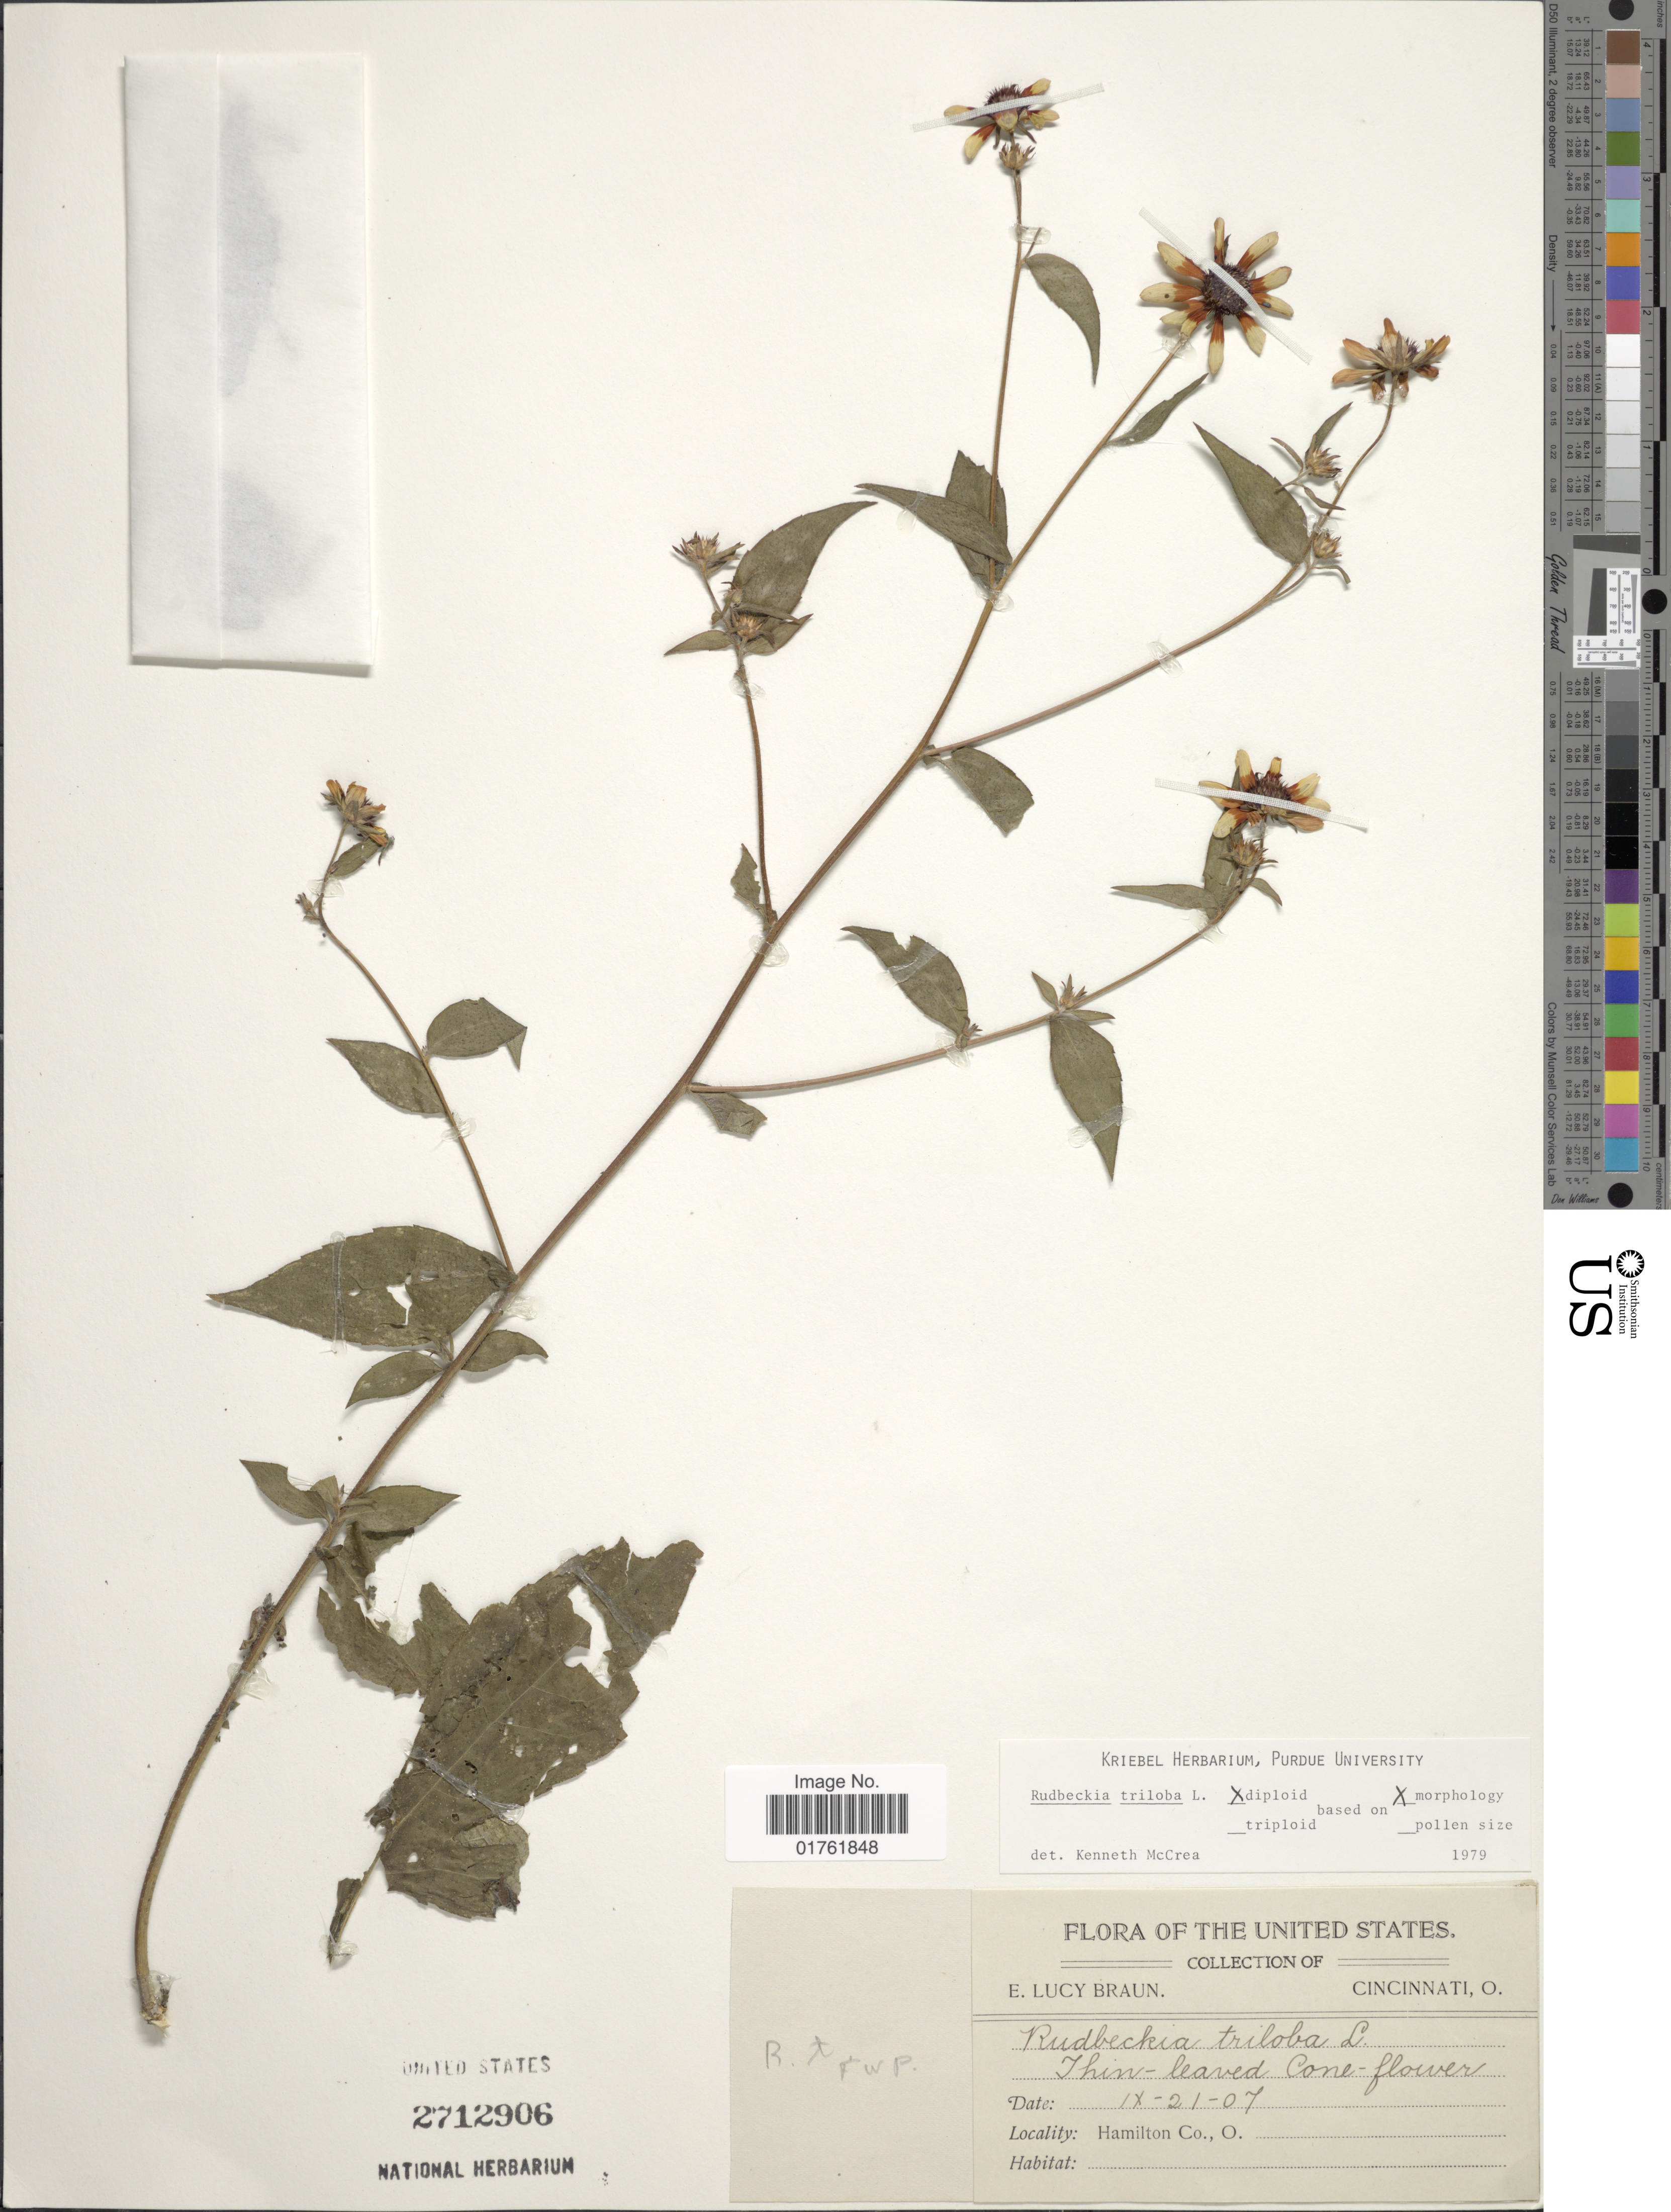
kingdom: Plantae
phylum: Tracheophyta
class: Magnoliopsida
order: Asterales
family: Asteraceae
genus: Rudbeckia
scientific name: Rudbeckia triloba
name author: L.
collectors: E. L. Braun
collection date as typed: Transcribed d/m/y: 21/9/7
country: United States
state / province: Ohio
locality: Hamilton Co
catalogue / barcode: US 2712906